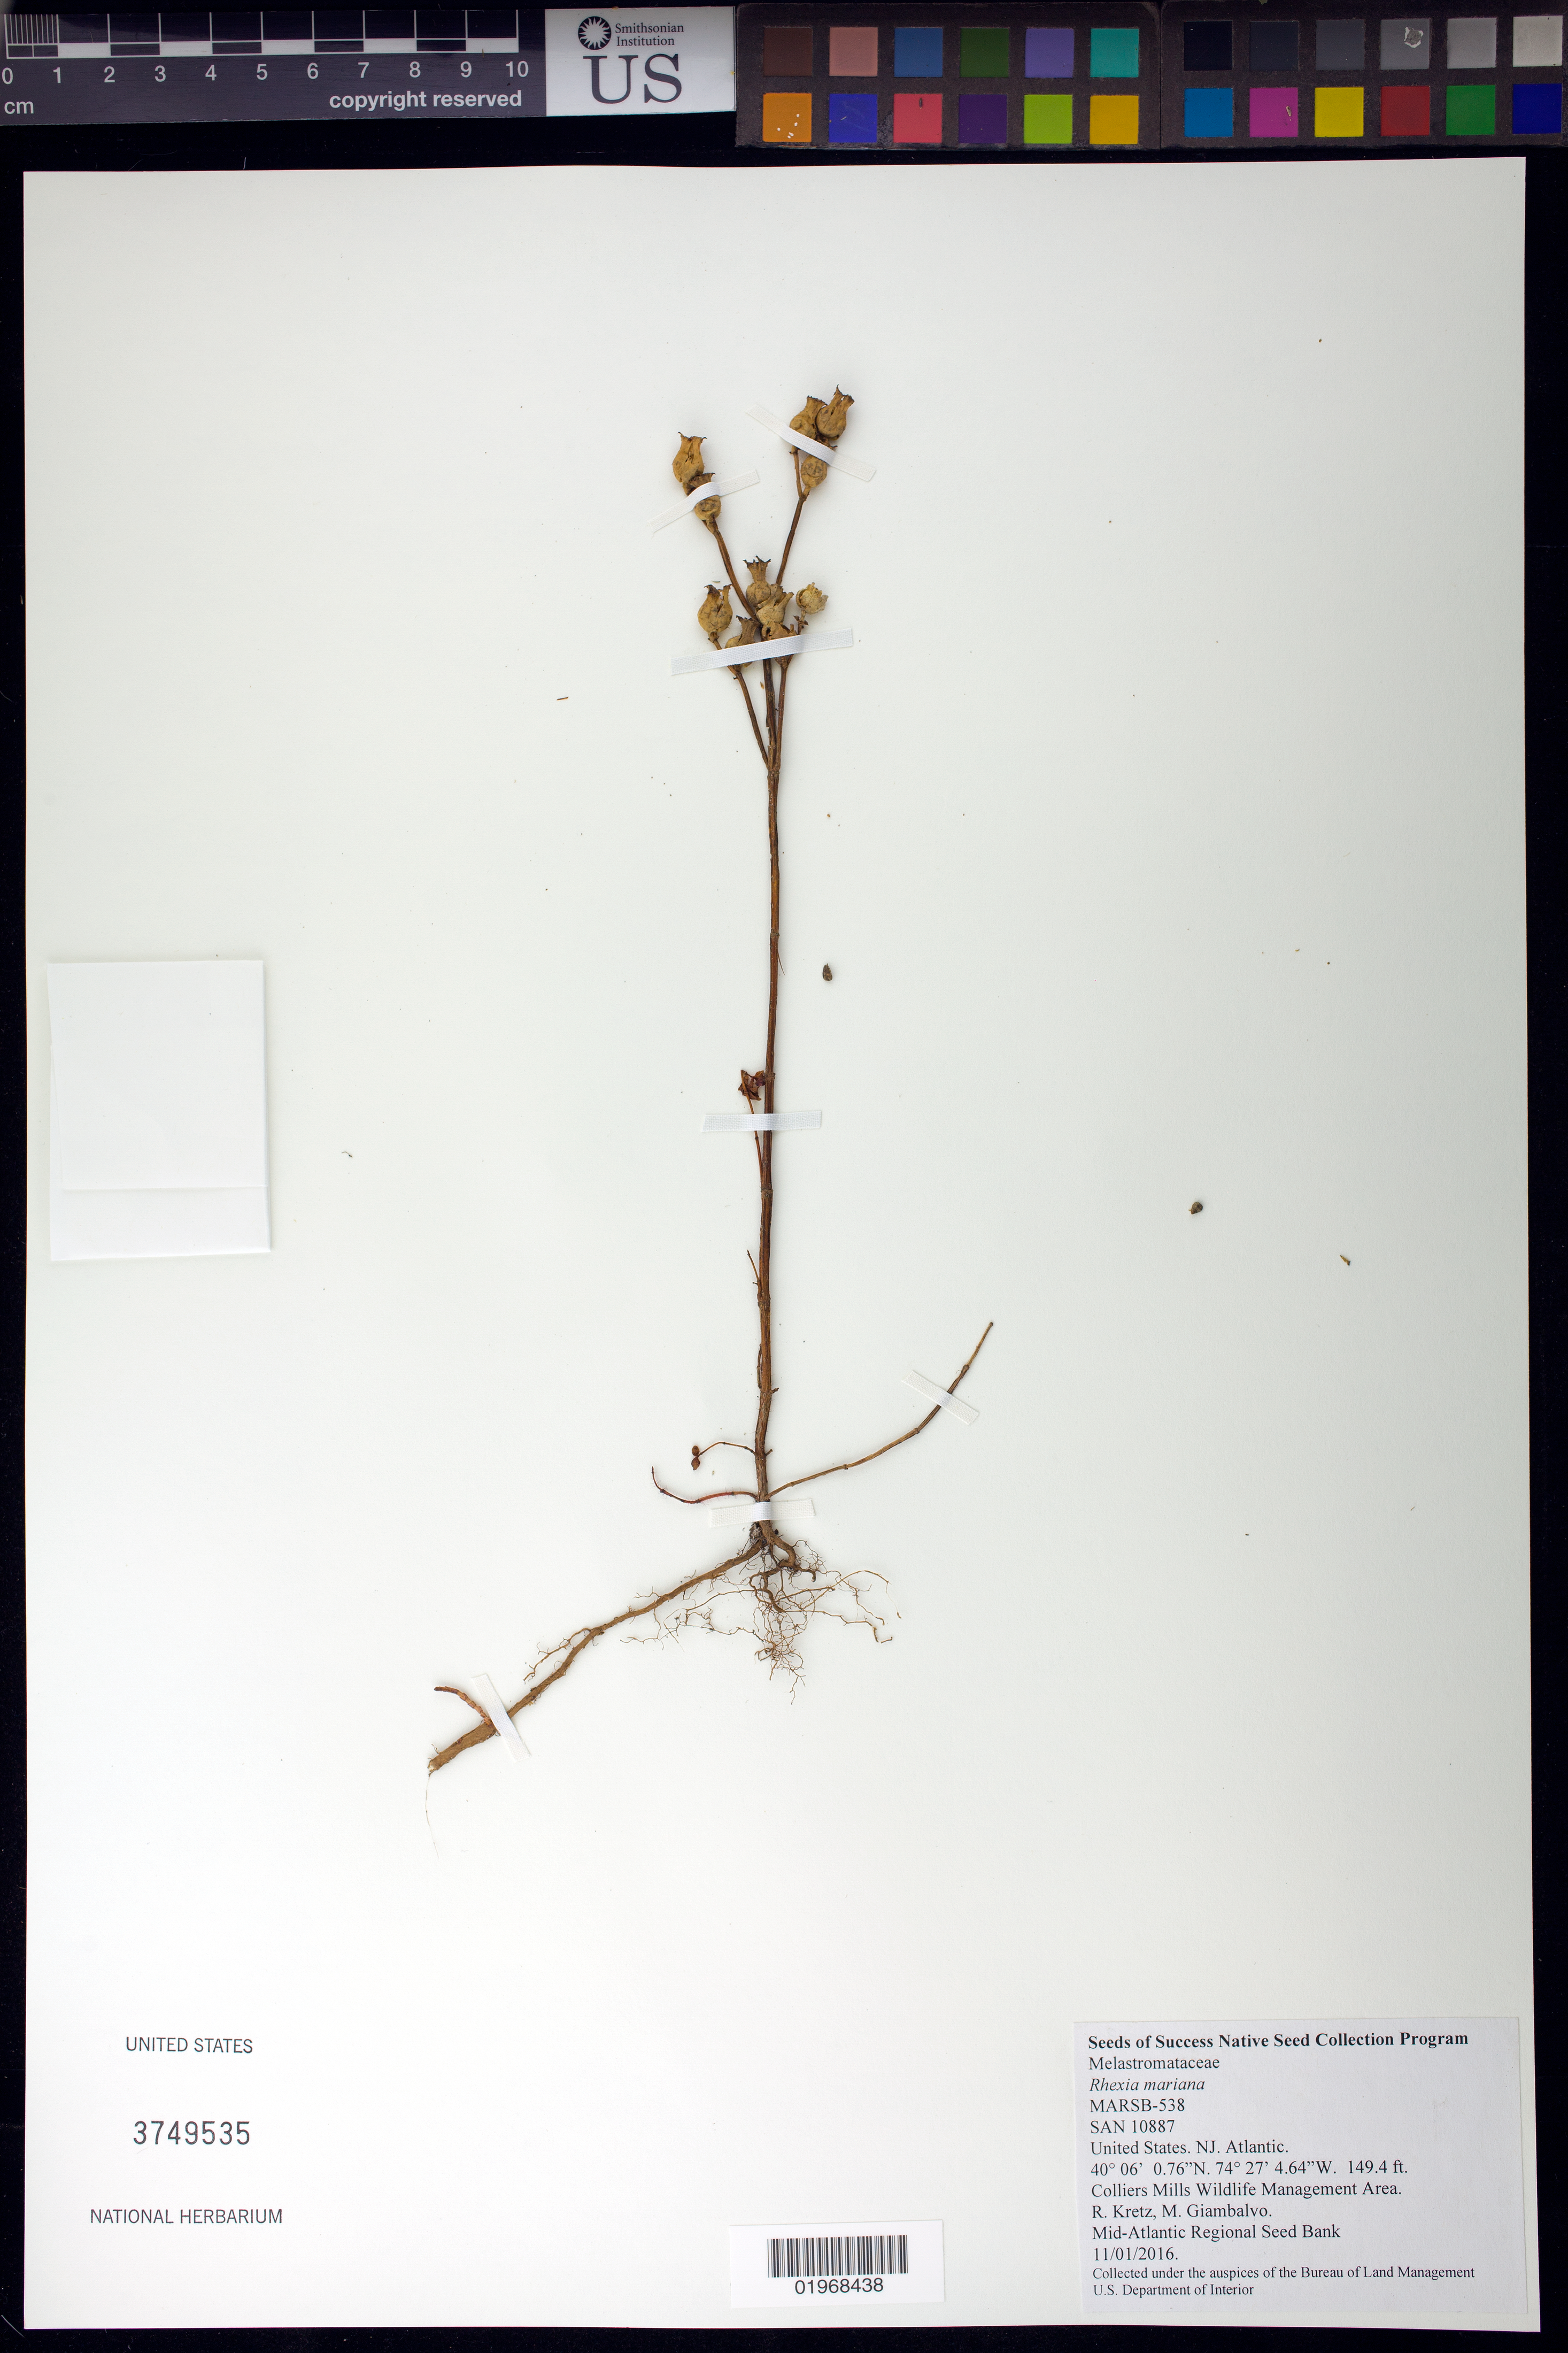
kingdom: Plantae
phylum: Tracheophyta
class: Magnoliopsida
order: Myrtales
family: Melastomataceae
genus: Rhexia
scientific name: Rhexia mariana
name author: L.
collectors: R. Kretz & M. Giambalvo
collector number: MARCB-538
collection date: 2016-11-01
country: United States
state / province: New Jersey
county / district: Atlantic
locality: Colliers Mills Wildlife Management Area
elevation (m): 45.5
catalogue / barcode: US 3749535